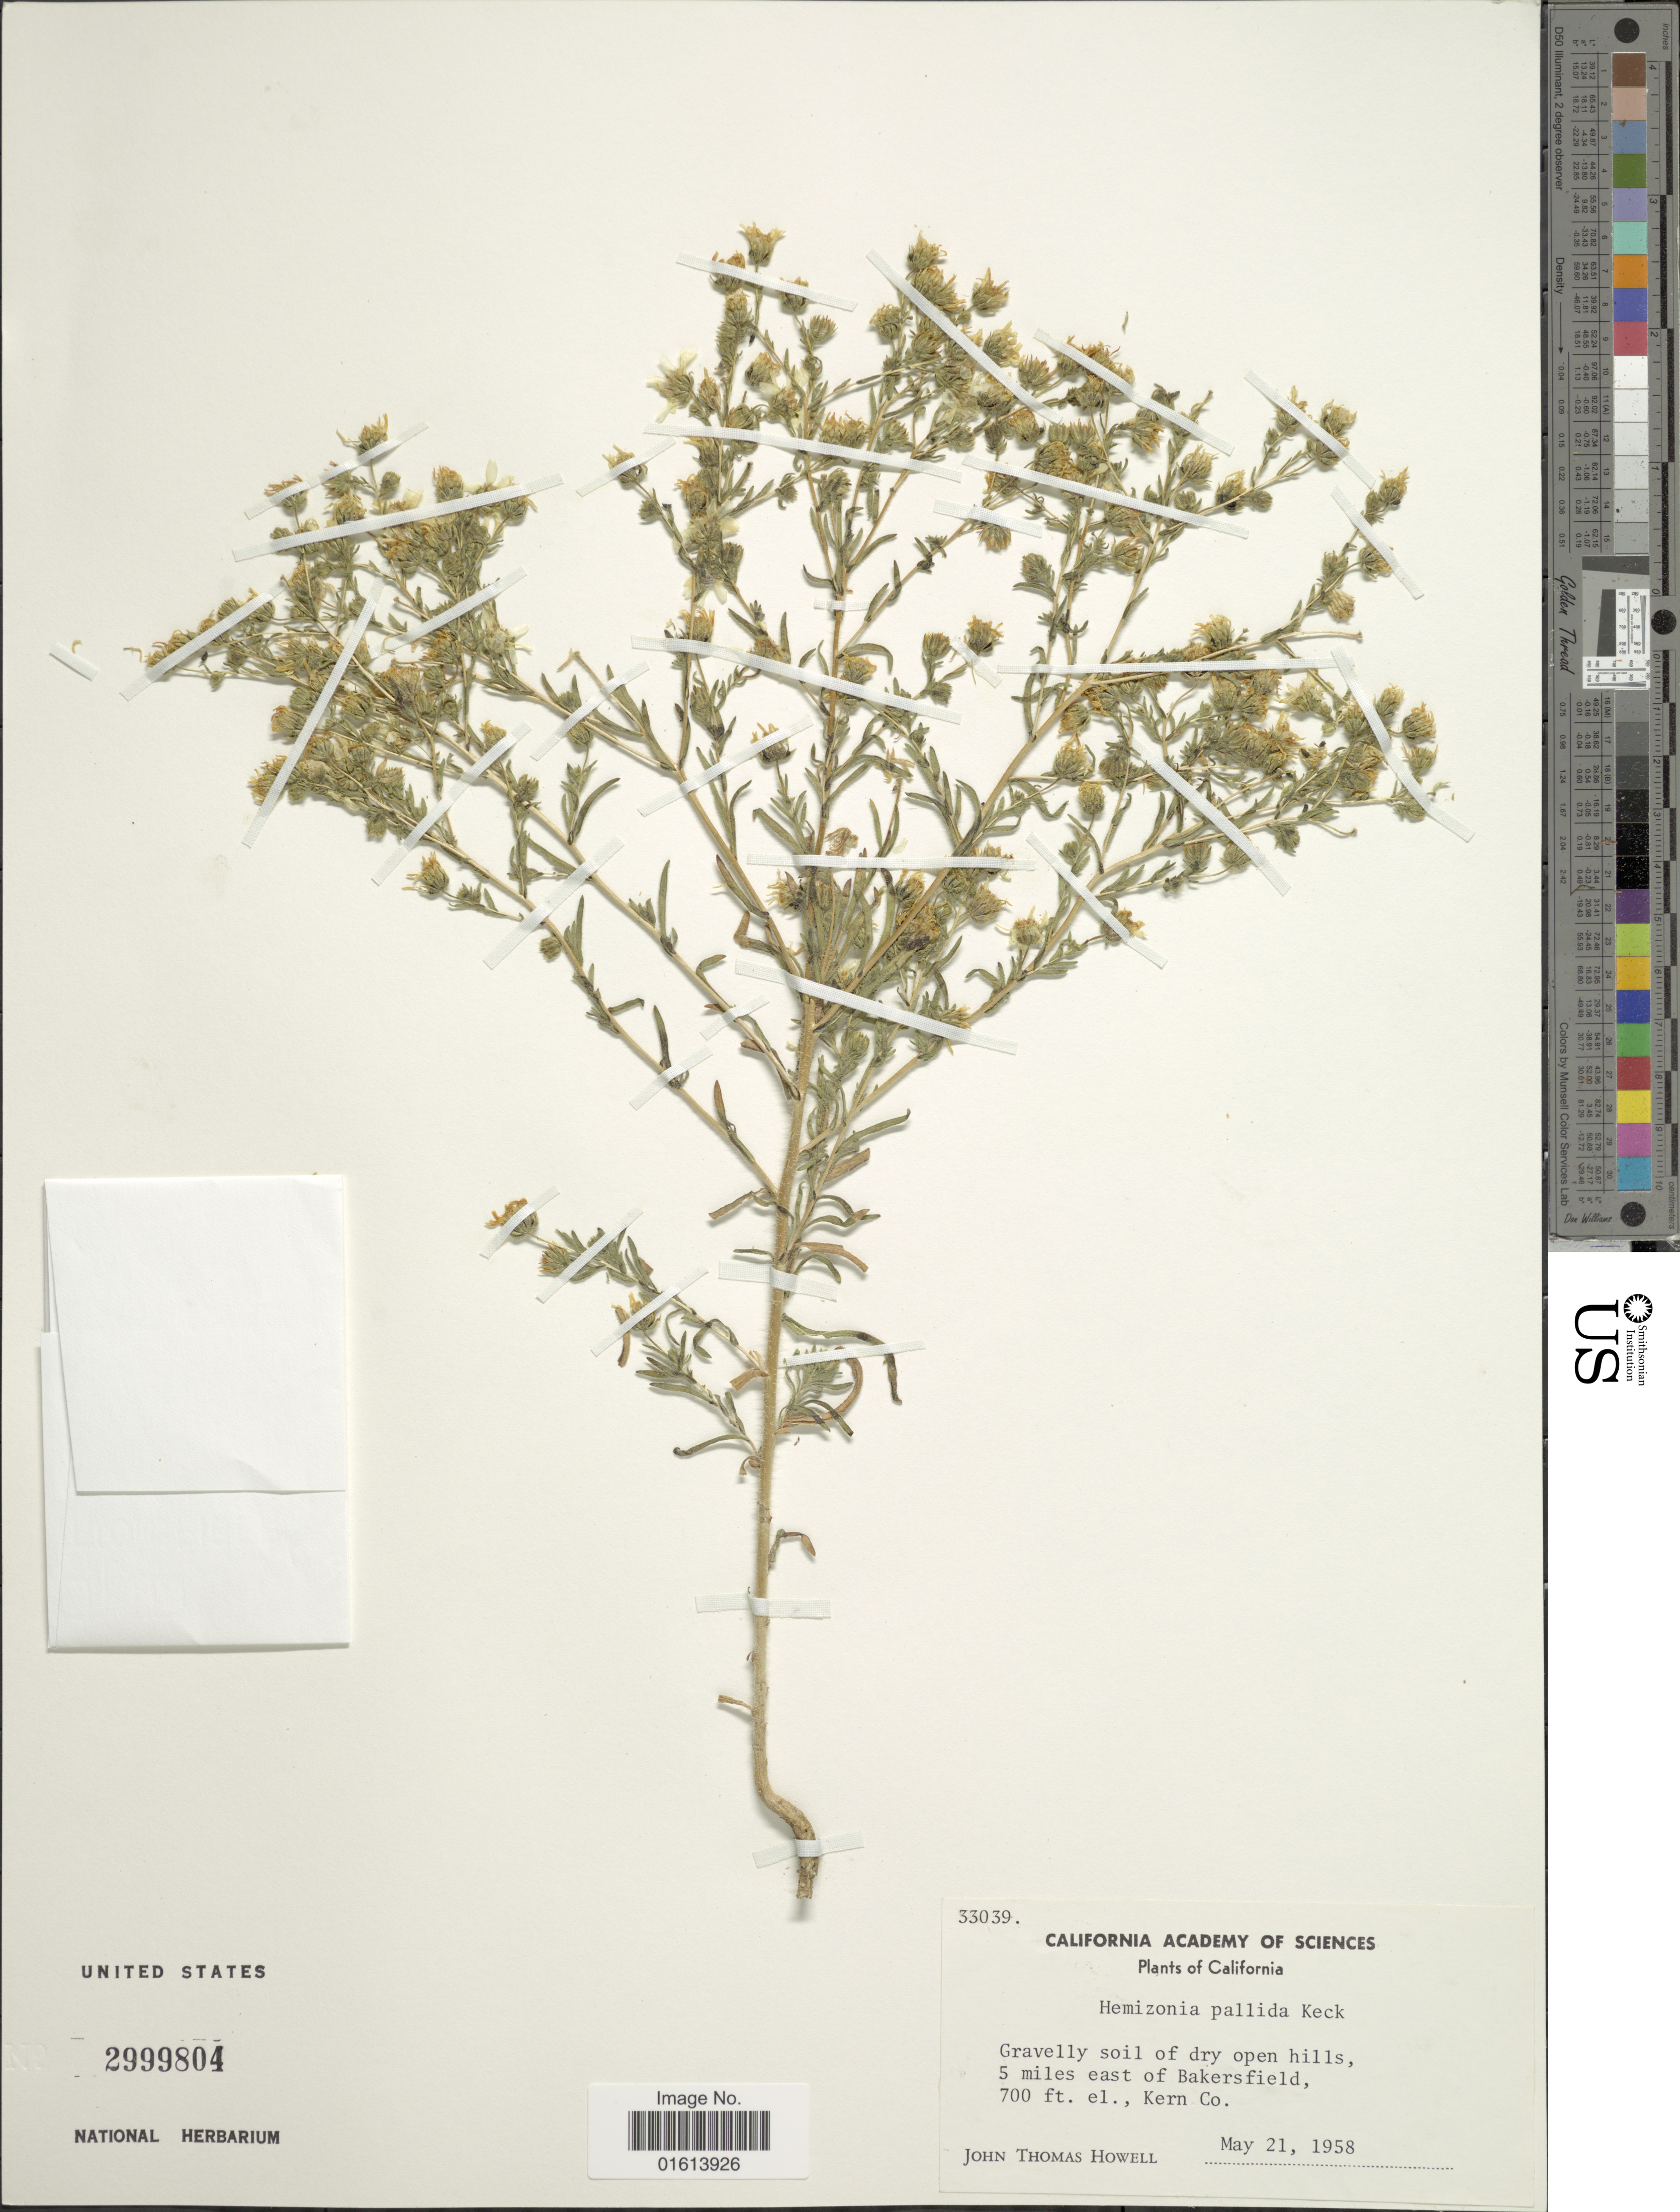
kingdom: Plantae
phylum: Tracheophyta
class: Magnoliopsida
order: Asterales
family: Asteraceae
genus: Deinandra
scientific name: Deinandra pallida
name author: (D.D. Keck) B.G. Baldwin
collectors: J. T. Howell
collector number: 33039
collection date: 1958-05-21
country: United States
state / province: California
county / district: Kern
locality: California. 5 miles east of Bakersfield. Kern Co.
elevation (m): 213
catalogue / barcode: US 2999804